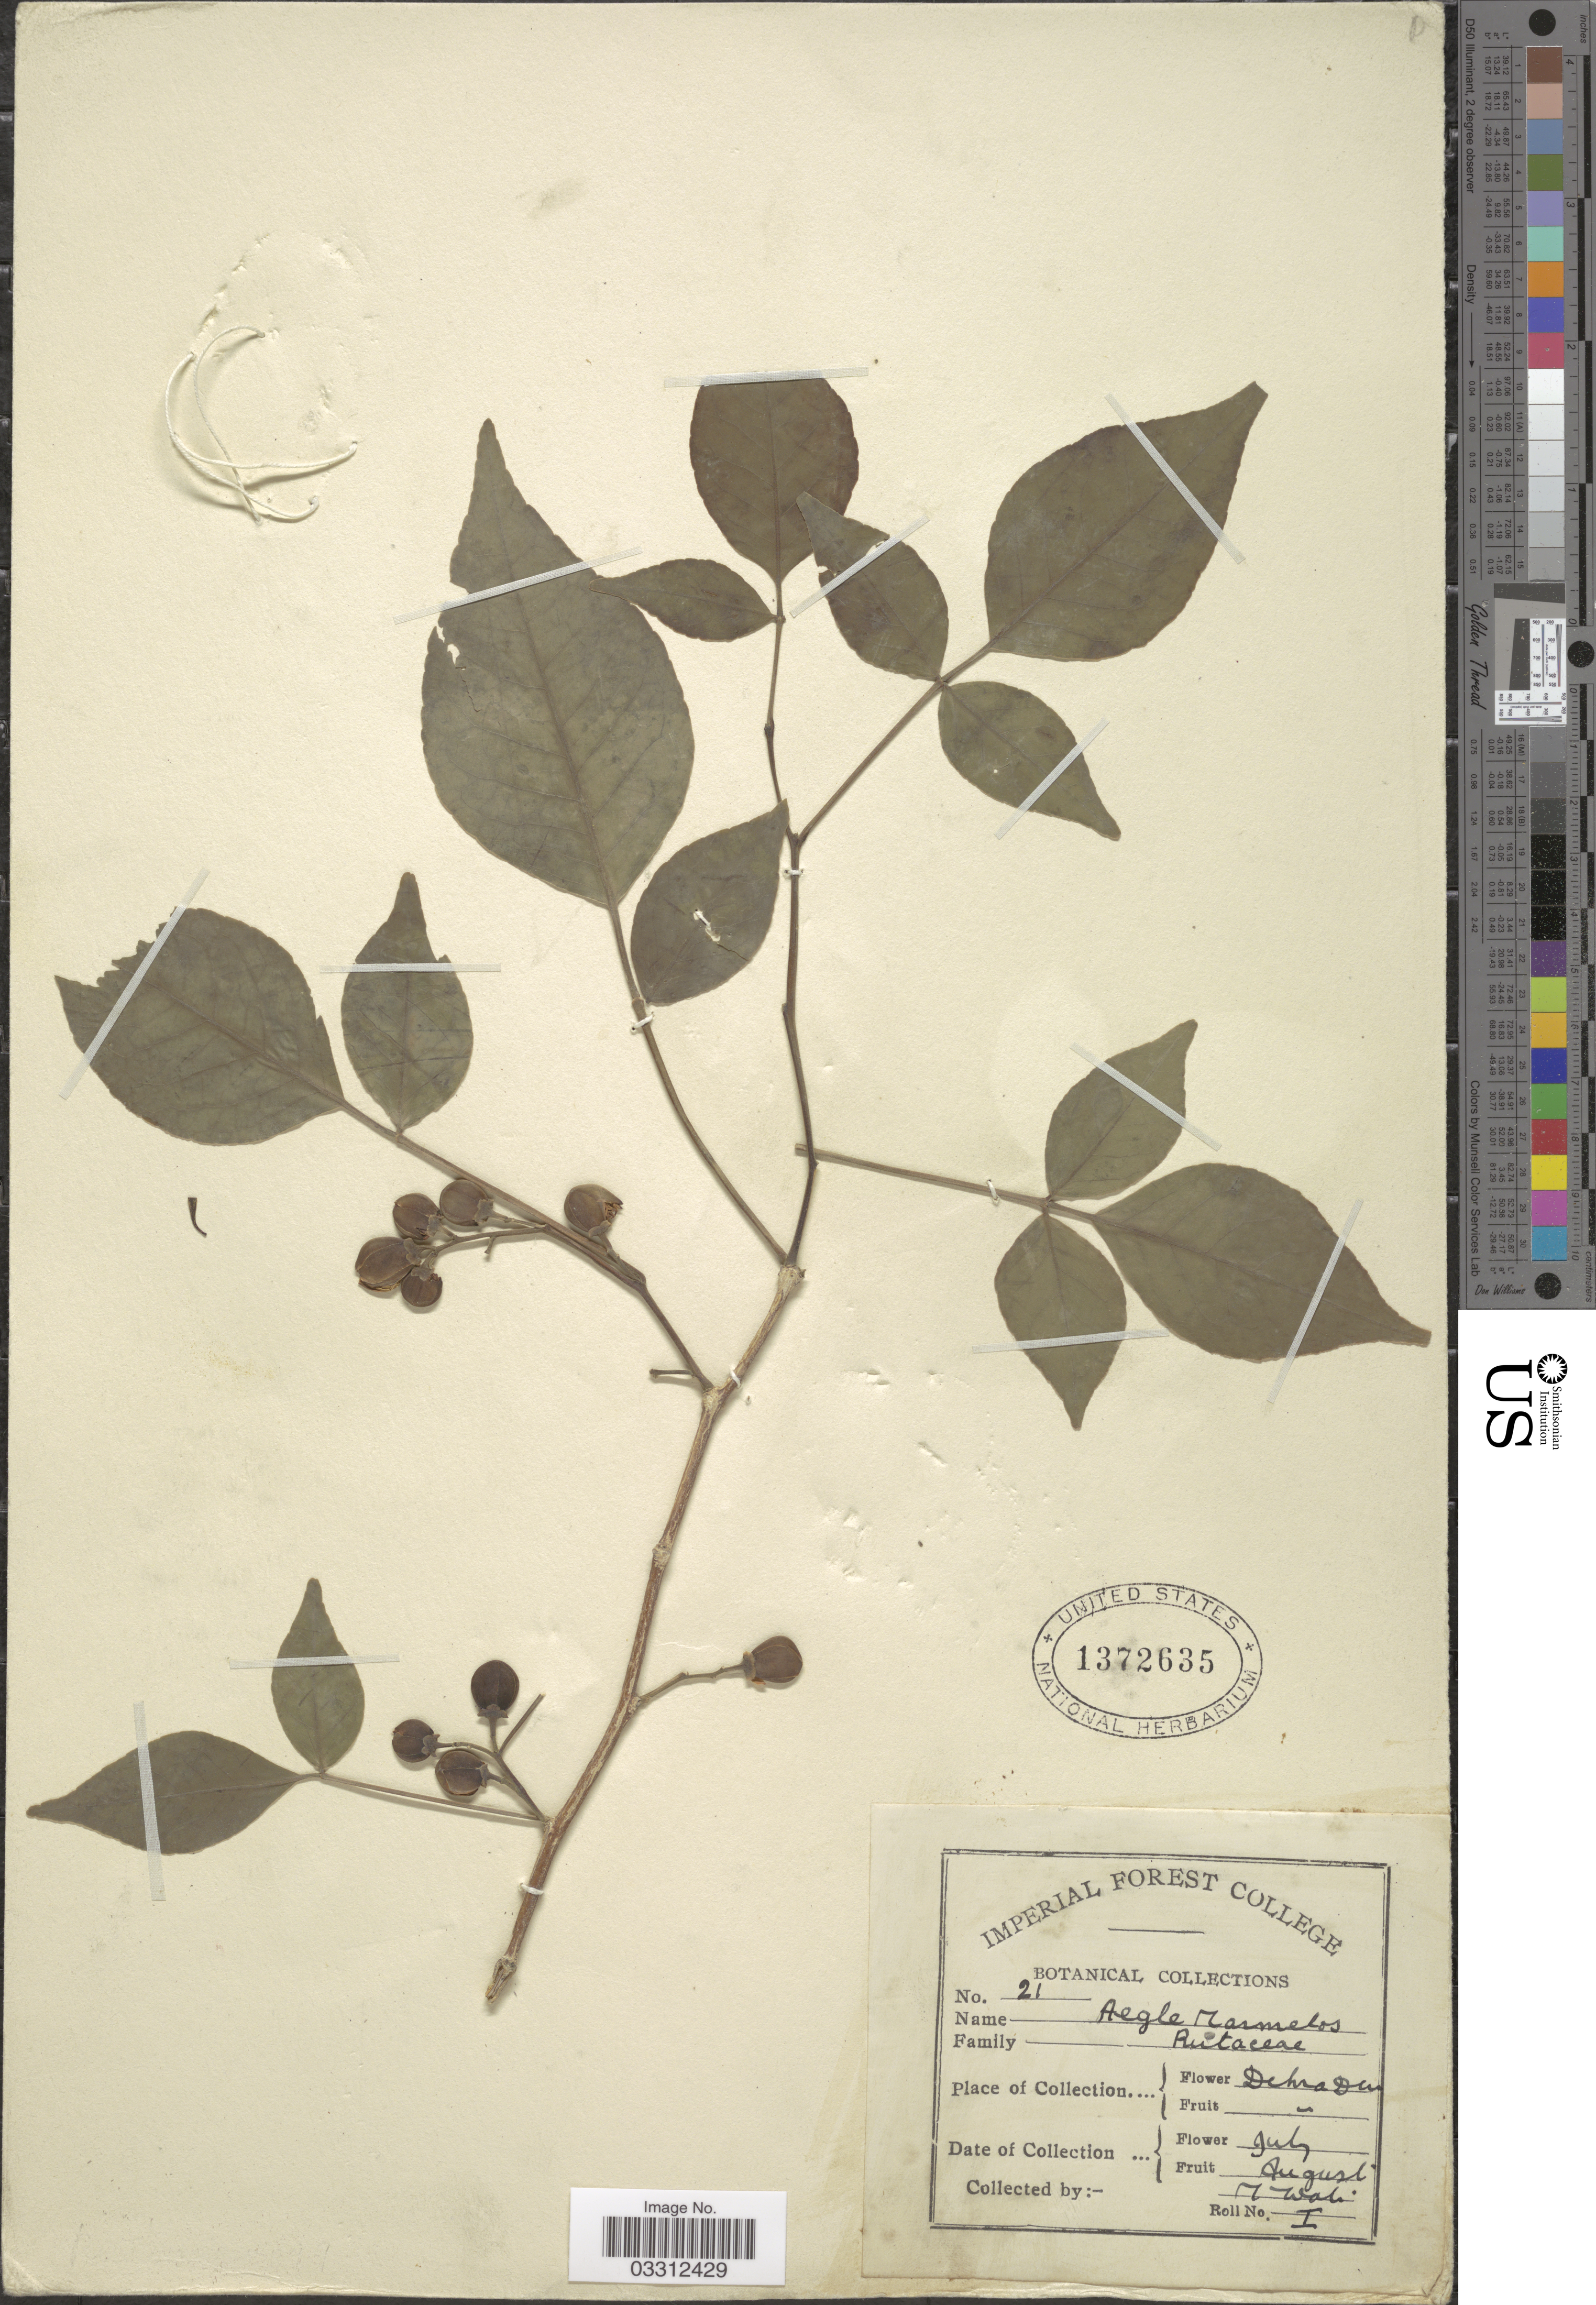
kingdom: Plantae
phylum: Tracheophyta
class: Magnoliopsida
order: Sapindales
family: Rutaceae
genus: Aegle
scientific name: Aegle marmelos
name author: (L.) Corrêa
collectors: M. Wali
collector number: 21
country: India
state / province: Uttarakhand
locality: Dehra Dun.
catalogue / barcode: US 1372635